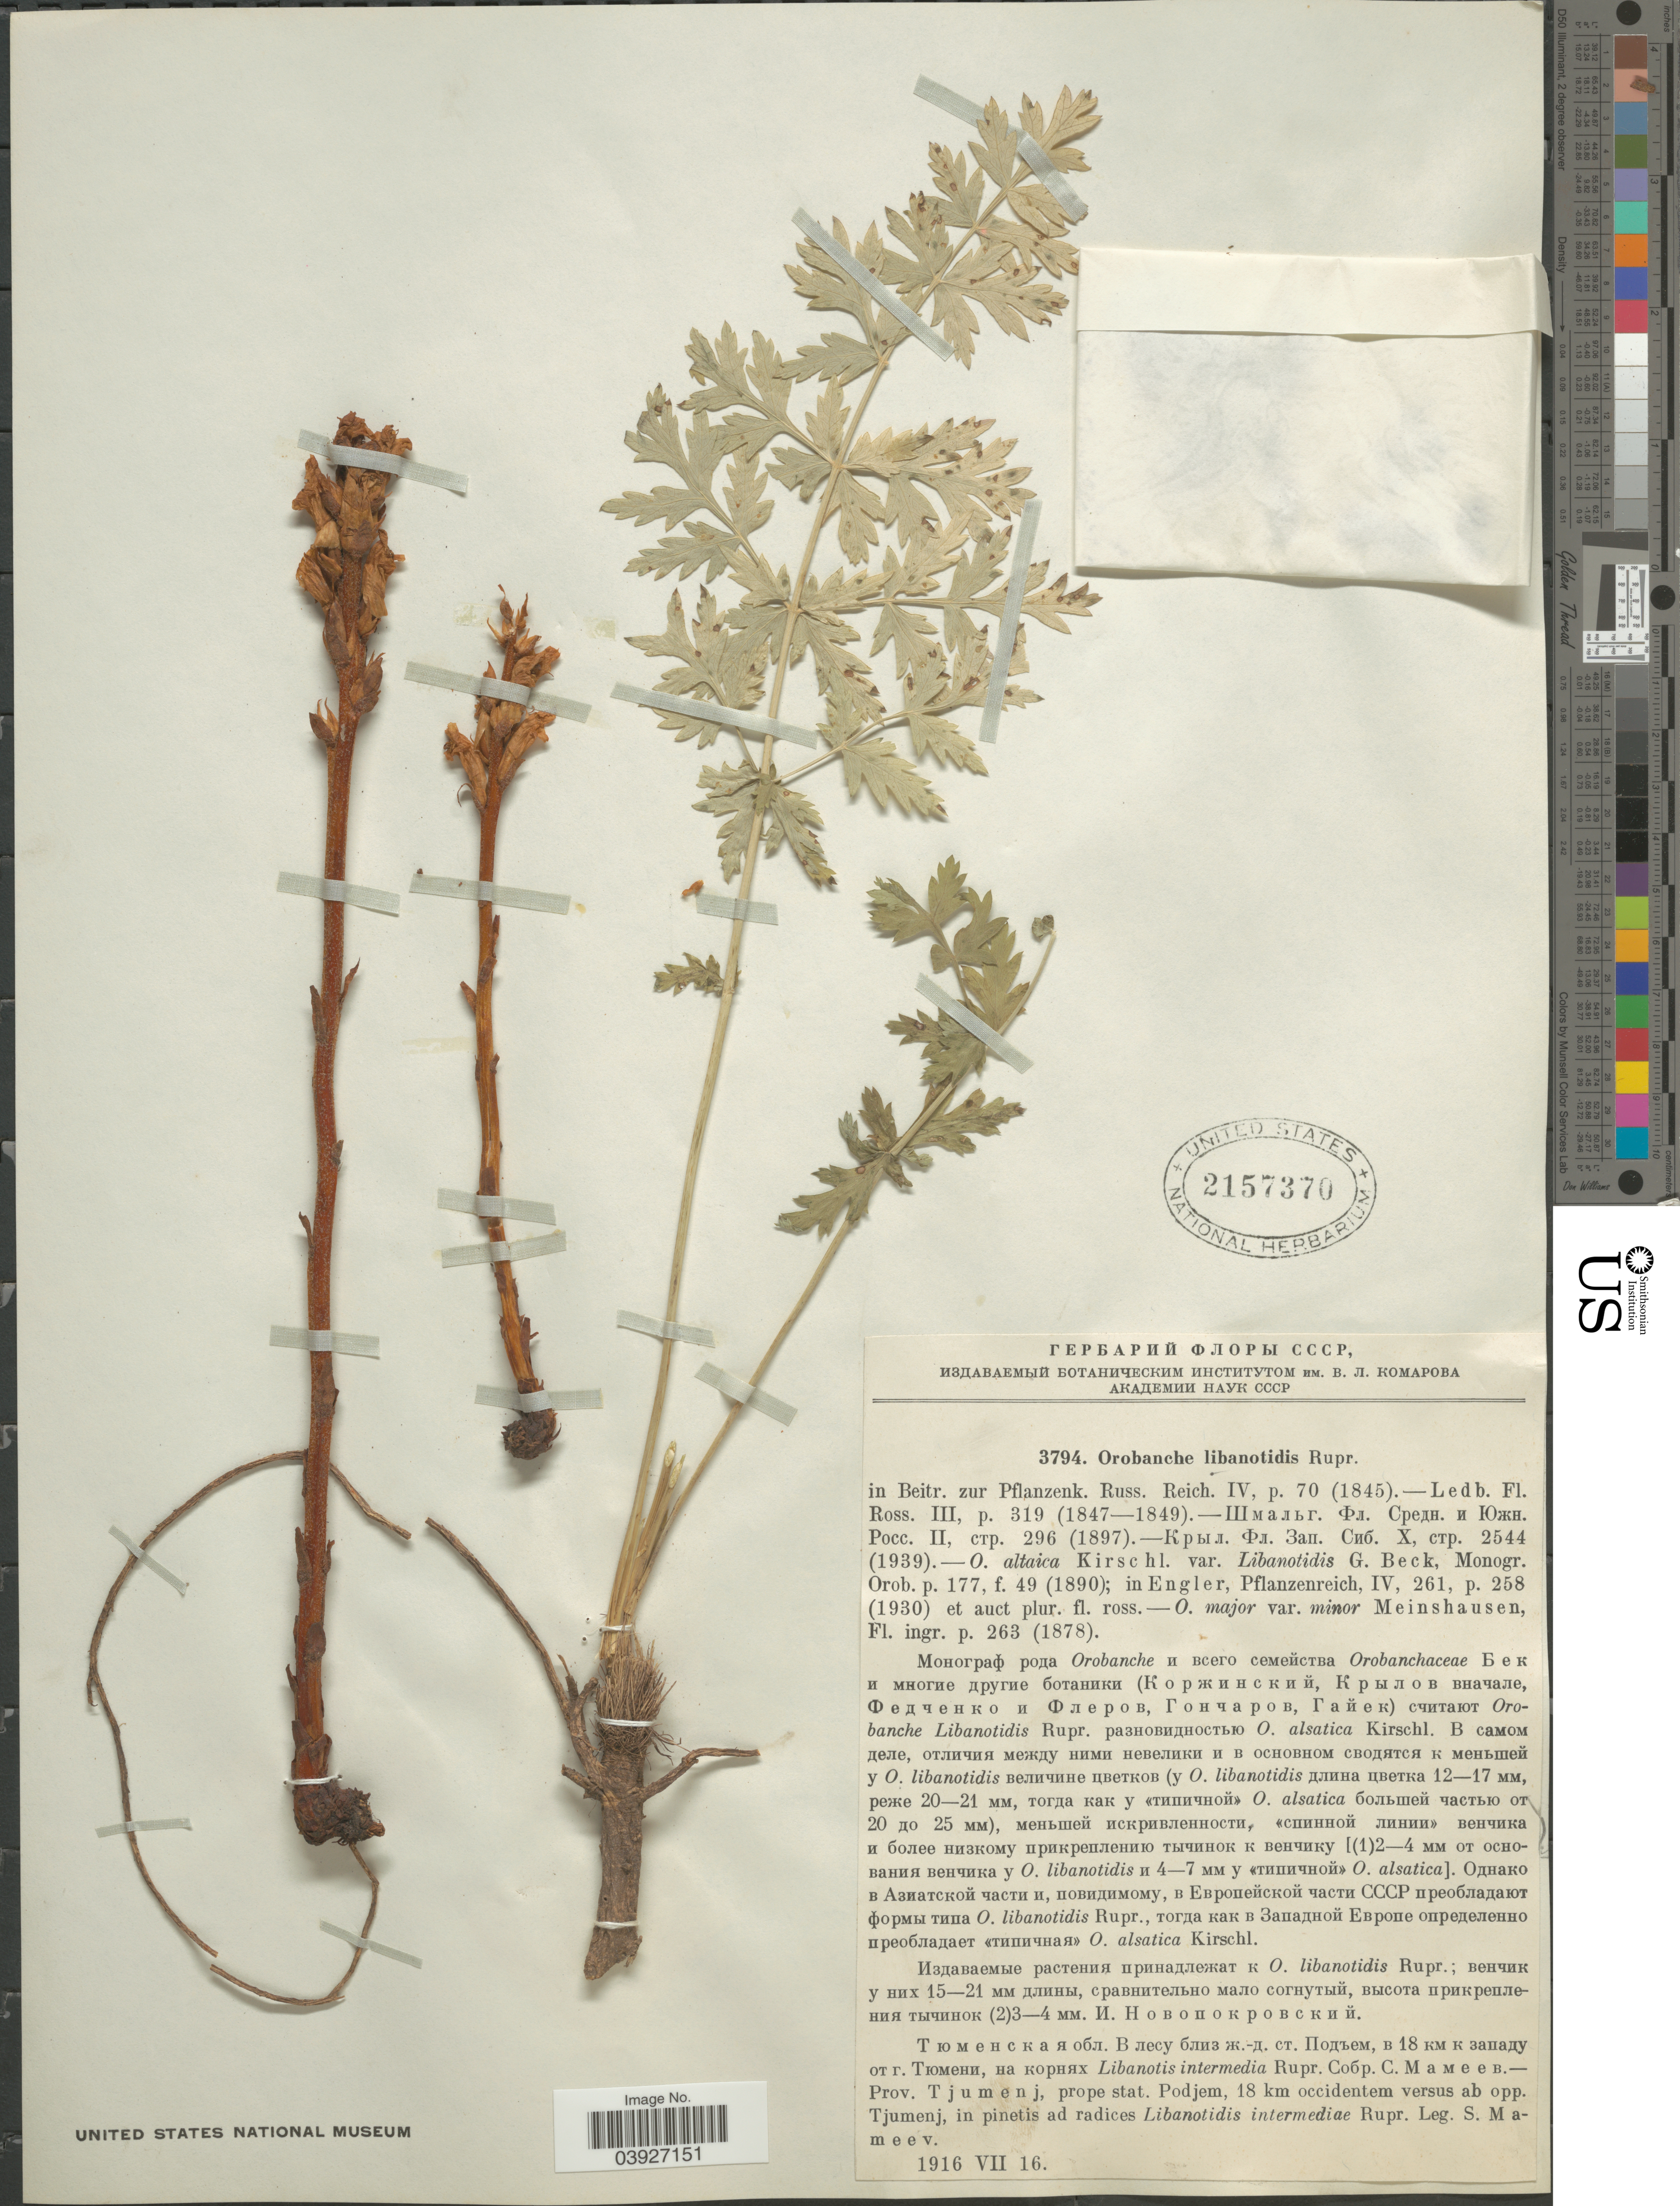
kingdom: Plantae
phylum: Tracheophyta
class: Magnoliopsida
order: Lamiales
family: Orobanchaceae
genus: Orobanche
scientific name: Orobanche libanotidis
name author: Rupr.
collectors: S. Mameev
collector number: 3794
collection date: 1916-07-16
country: Russian Federation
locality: Prov. Tjumenj, prope stat. Podjem, 18 km occidentem versus ab opp. Tjumenj, in pinetis ad radices Libanotidis intermediae.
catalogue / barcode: US 2157370